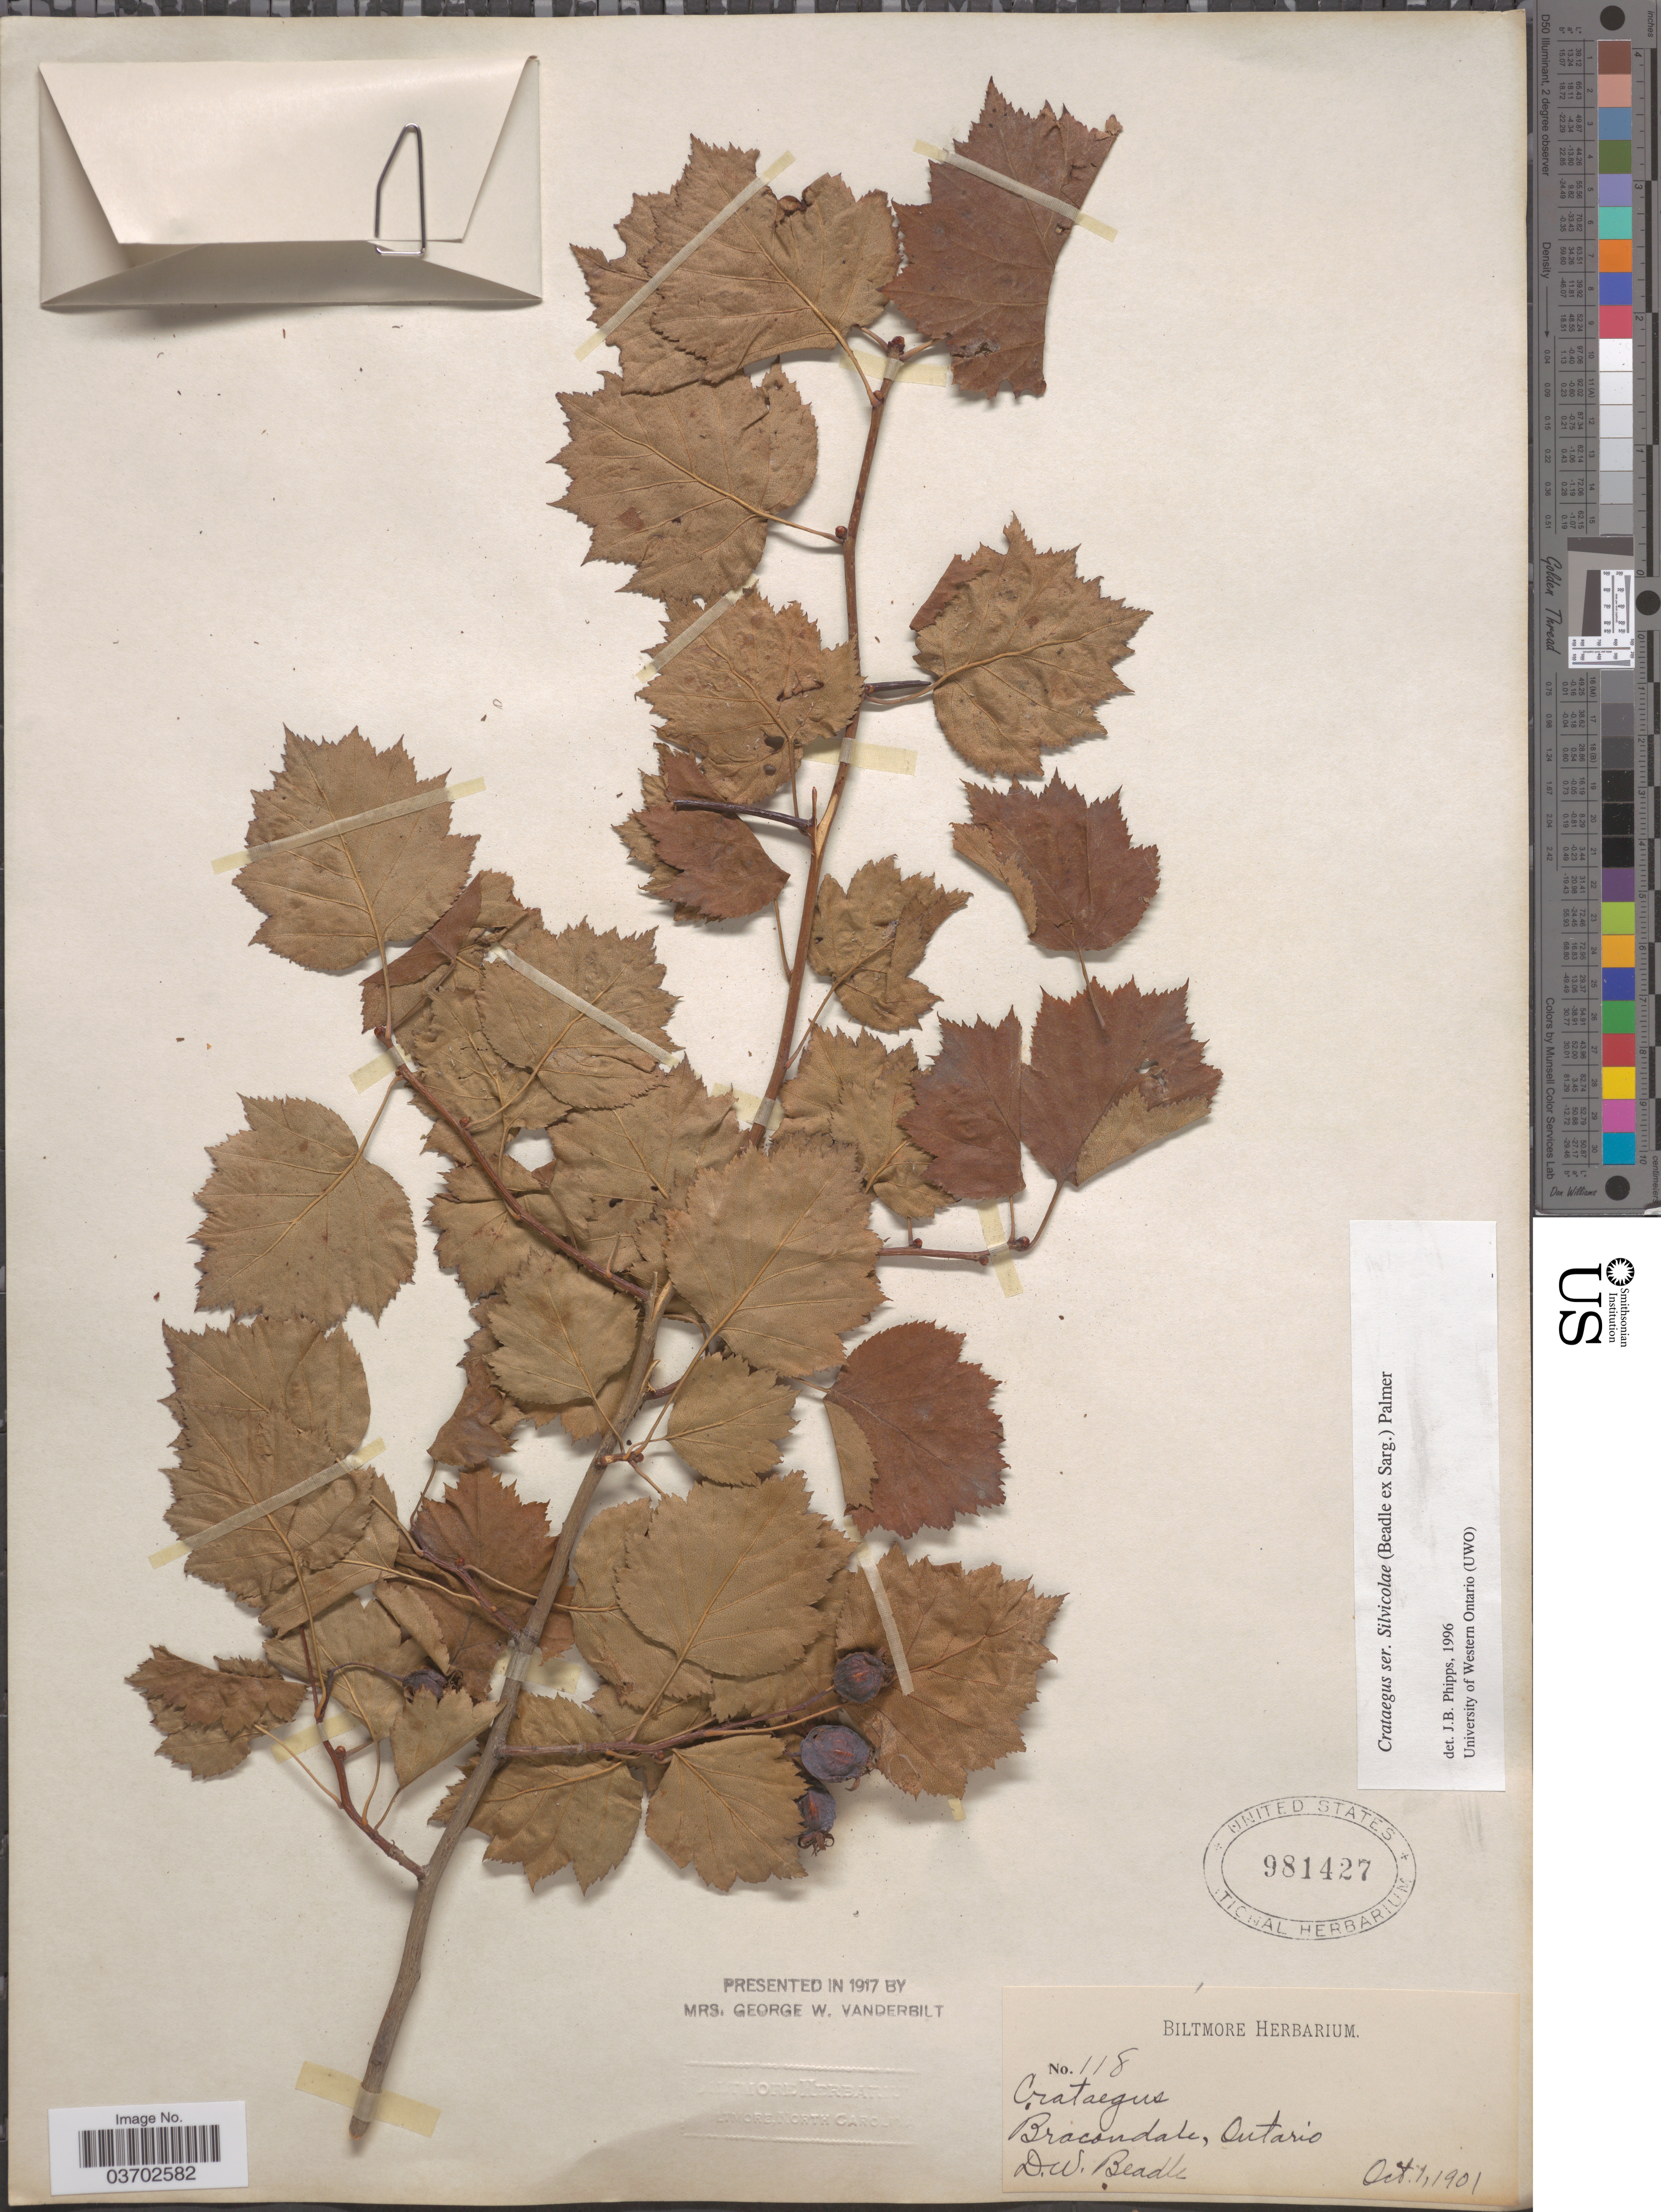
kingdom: Plantae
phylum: Tracheophyta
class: Magnoliopsida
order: Rosales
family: Rosaceae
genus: Crataegus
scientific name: Crataegus sp.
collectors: D. Beadle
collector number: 118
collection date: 1901-10-01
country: Canada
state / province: Ontario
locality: Bracondale.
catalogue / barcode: US 981427